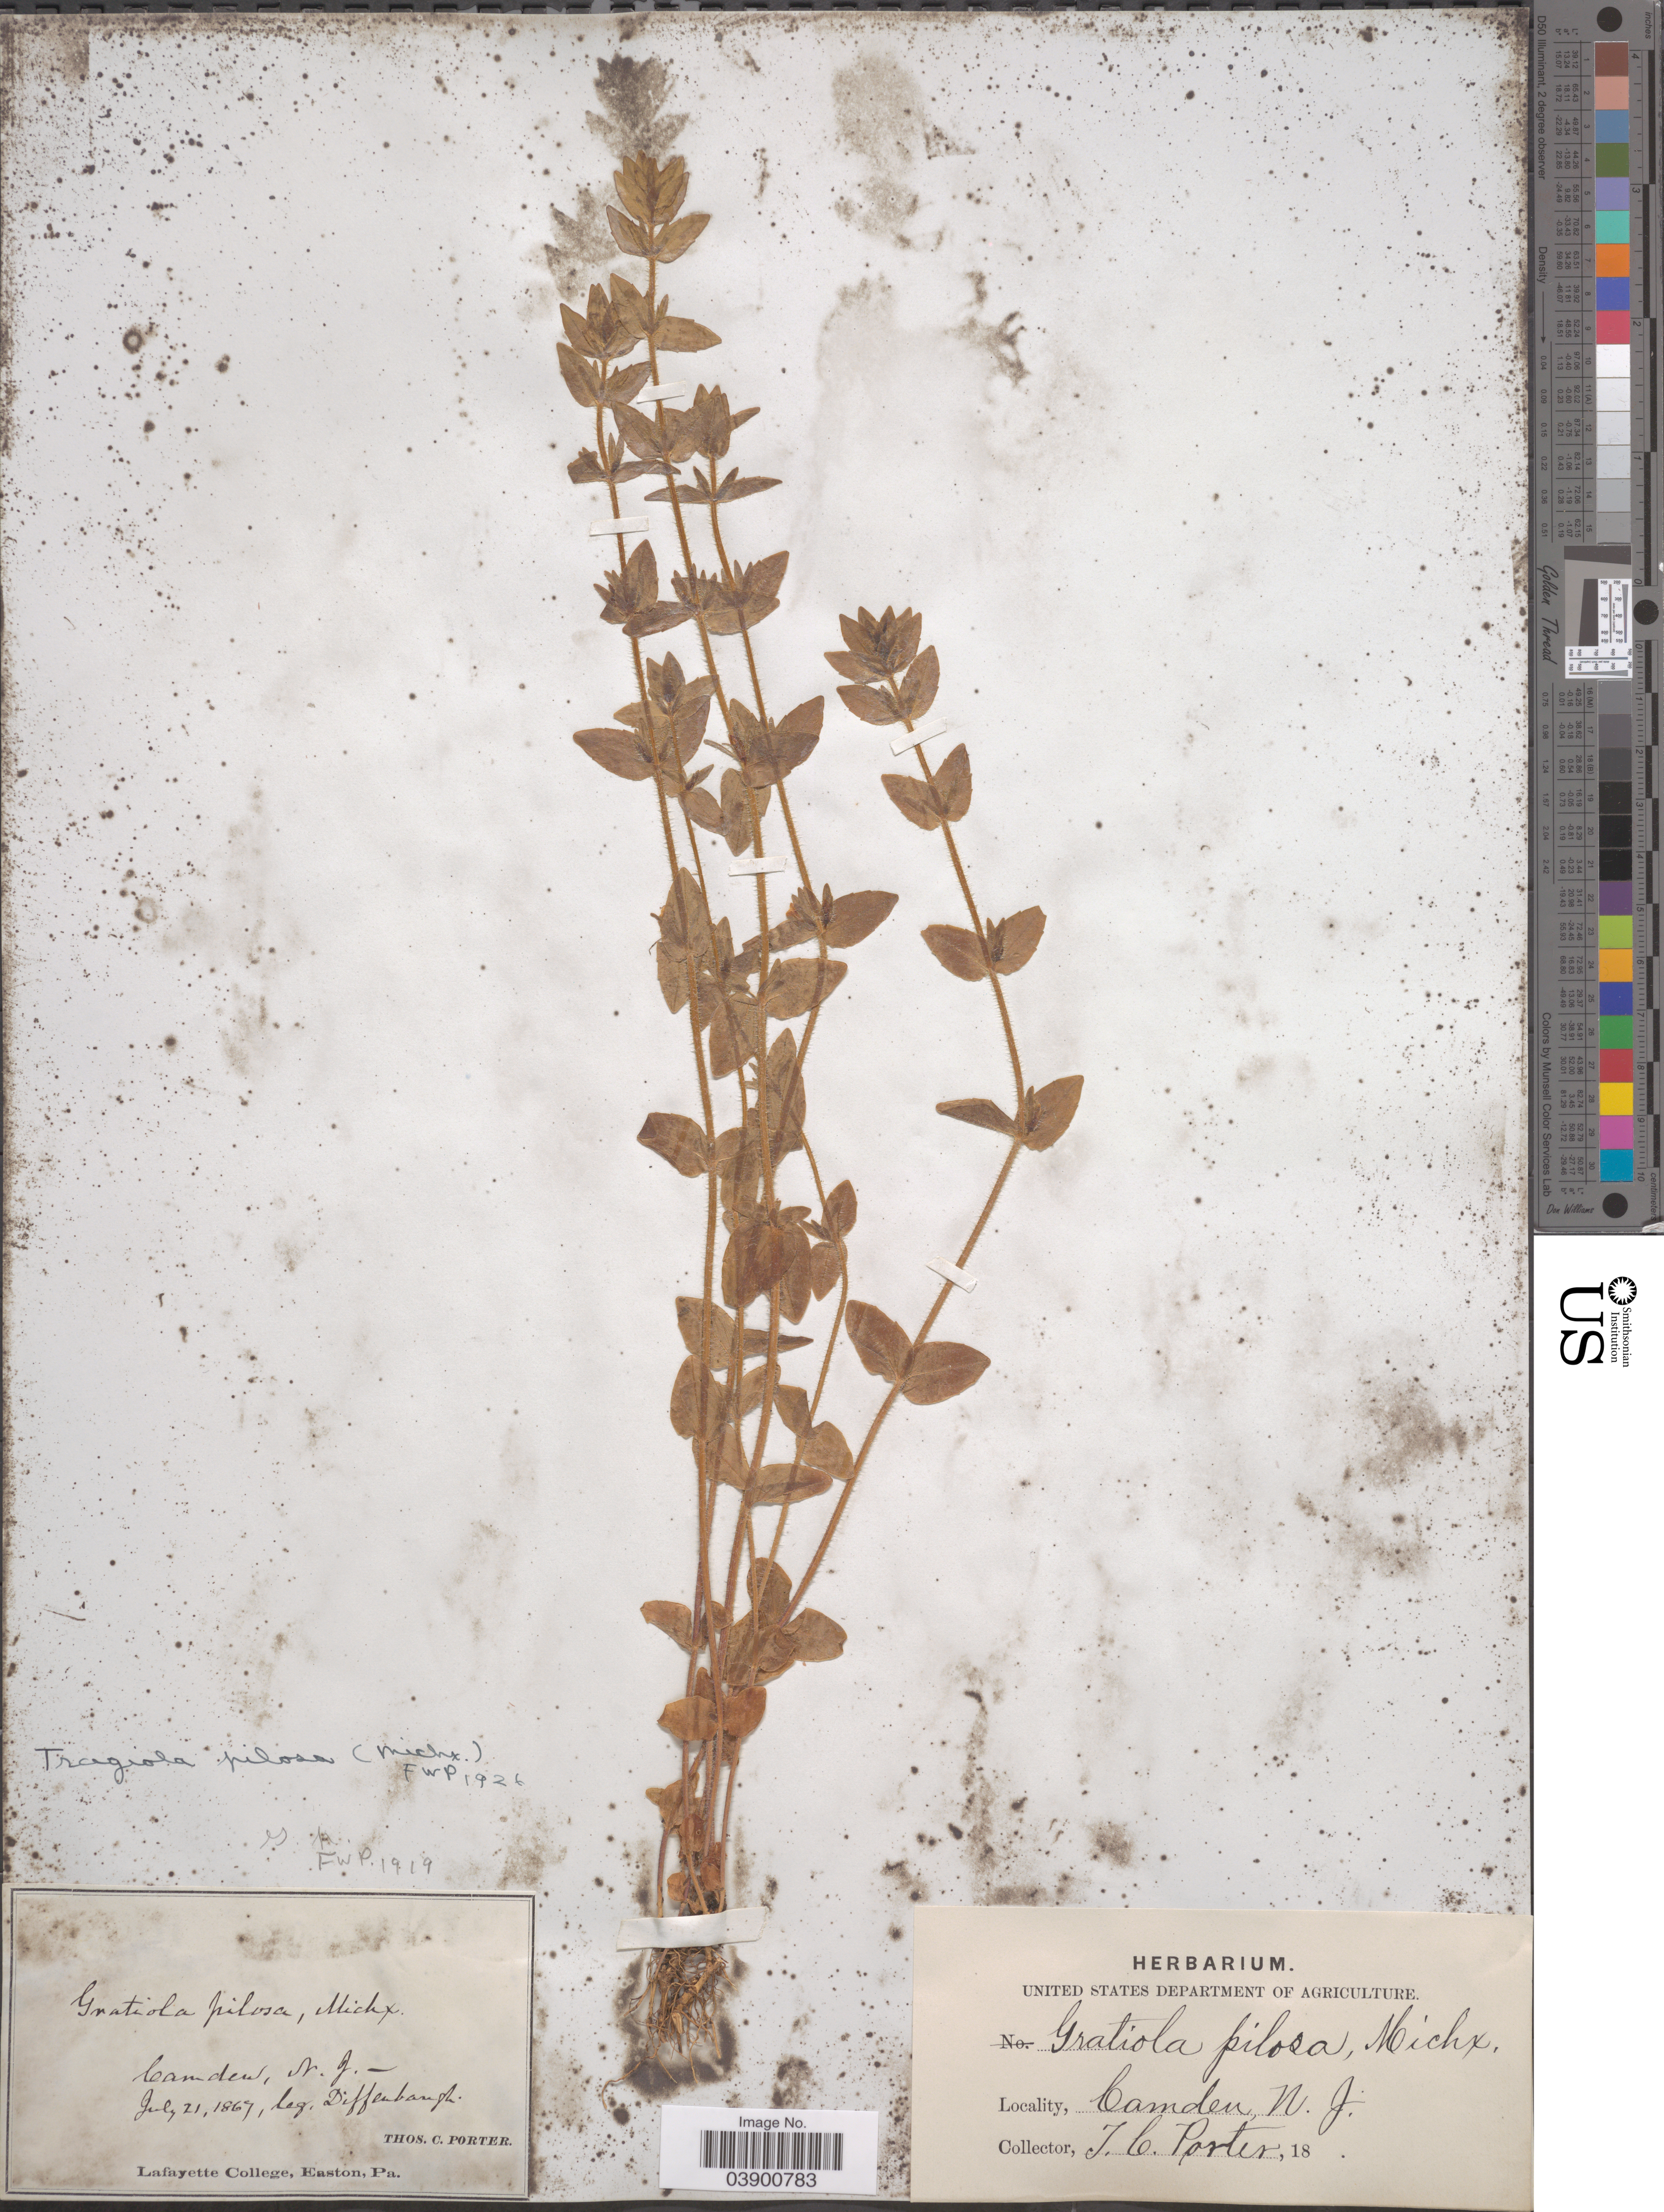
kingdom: Plantae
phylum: Tracheophyta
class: Magnoliopsida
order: Lamiales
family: Plantaginaceae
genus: Gratiola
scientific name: Gratiola pilosa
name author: Michx.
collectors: T. Porter & Diffenbaugh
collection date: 1867-07-21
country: United States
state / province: New Jersey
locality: Camden.